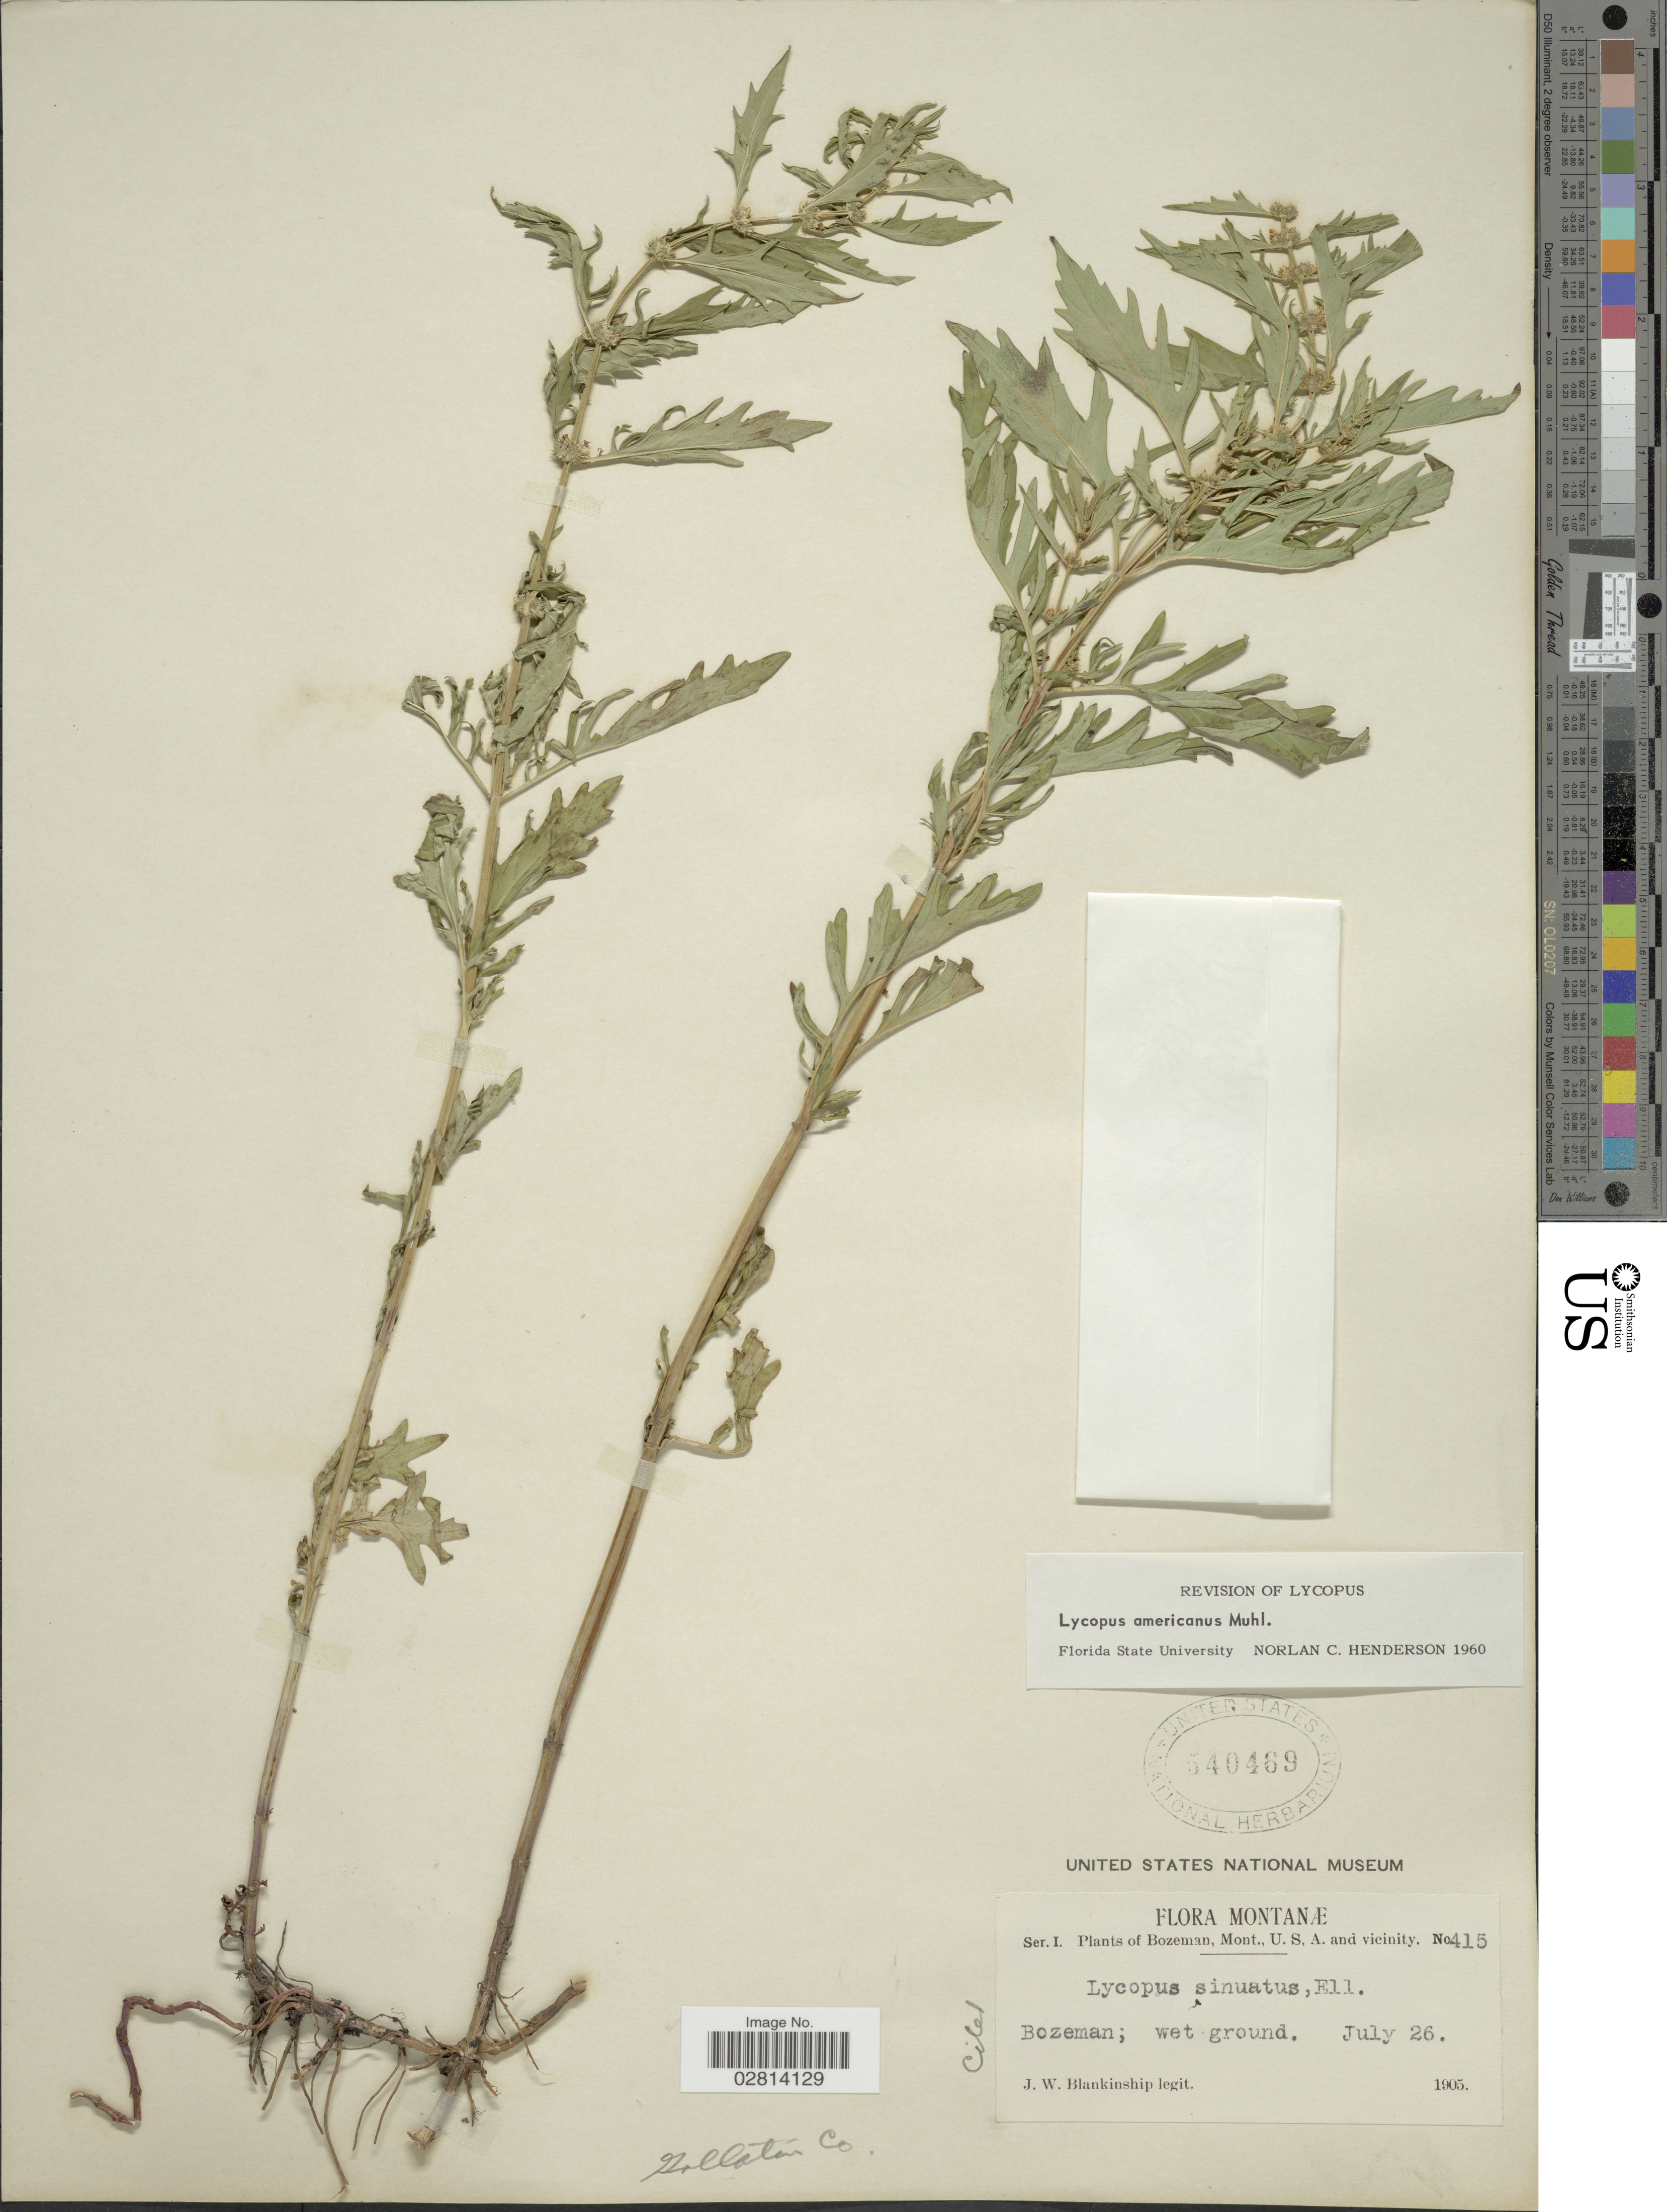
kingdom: Plantae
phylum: Tracheophyta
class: Magnoliopsida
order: Lamiales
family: Lamiaceae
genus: Lycopus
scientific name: Lycopus americanus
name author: Muhl. ex W.P.C. Barton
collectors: J. W. Blankinship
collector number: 415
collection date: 1905-07-26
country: United States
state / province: Montana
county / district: Gallatin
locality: Bozeman.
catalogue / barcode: US 540469